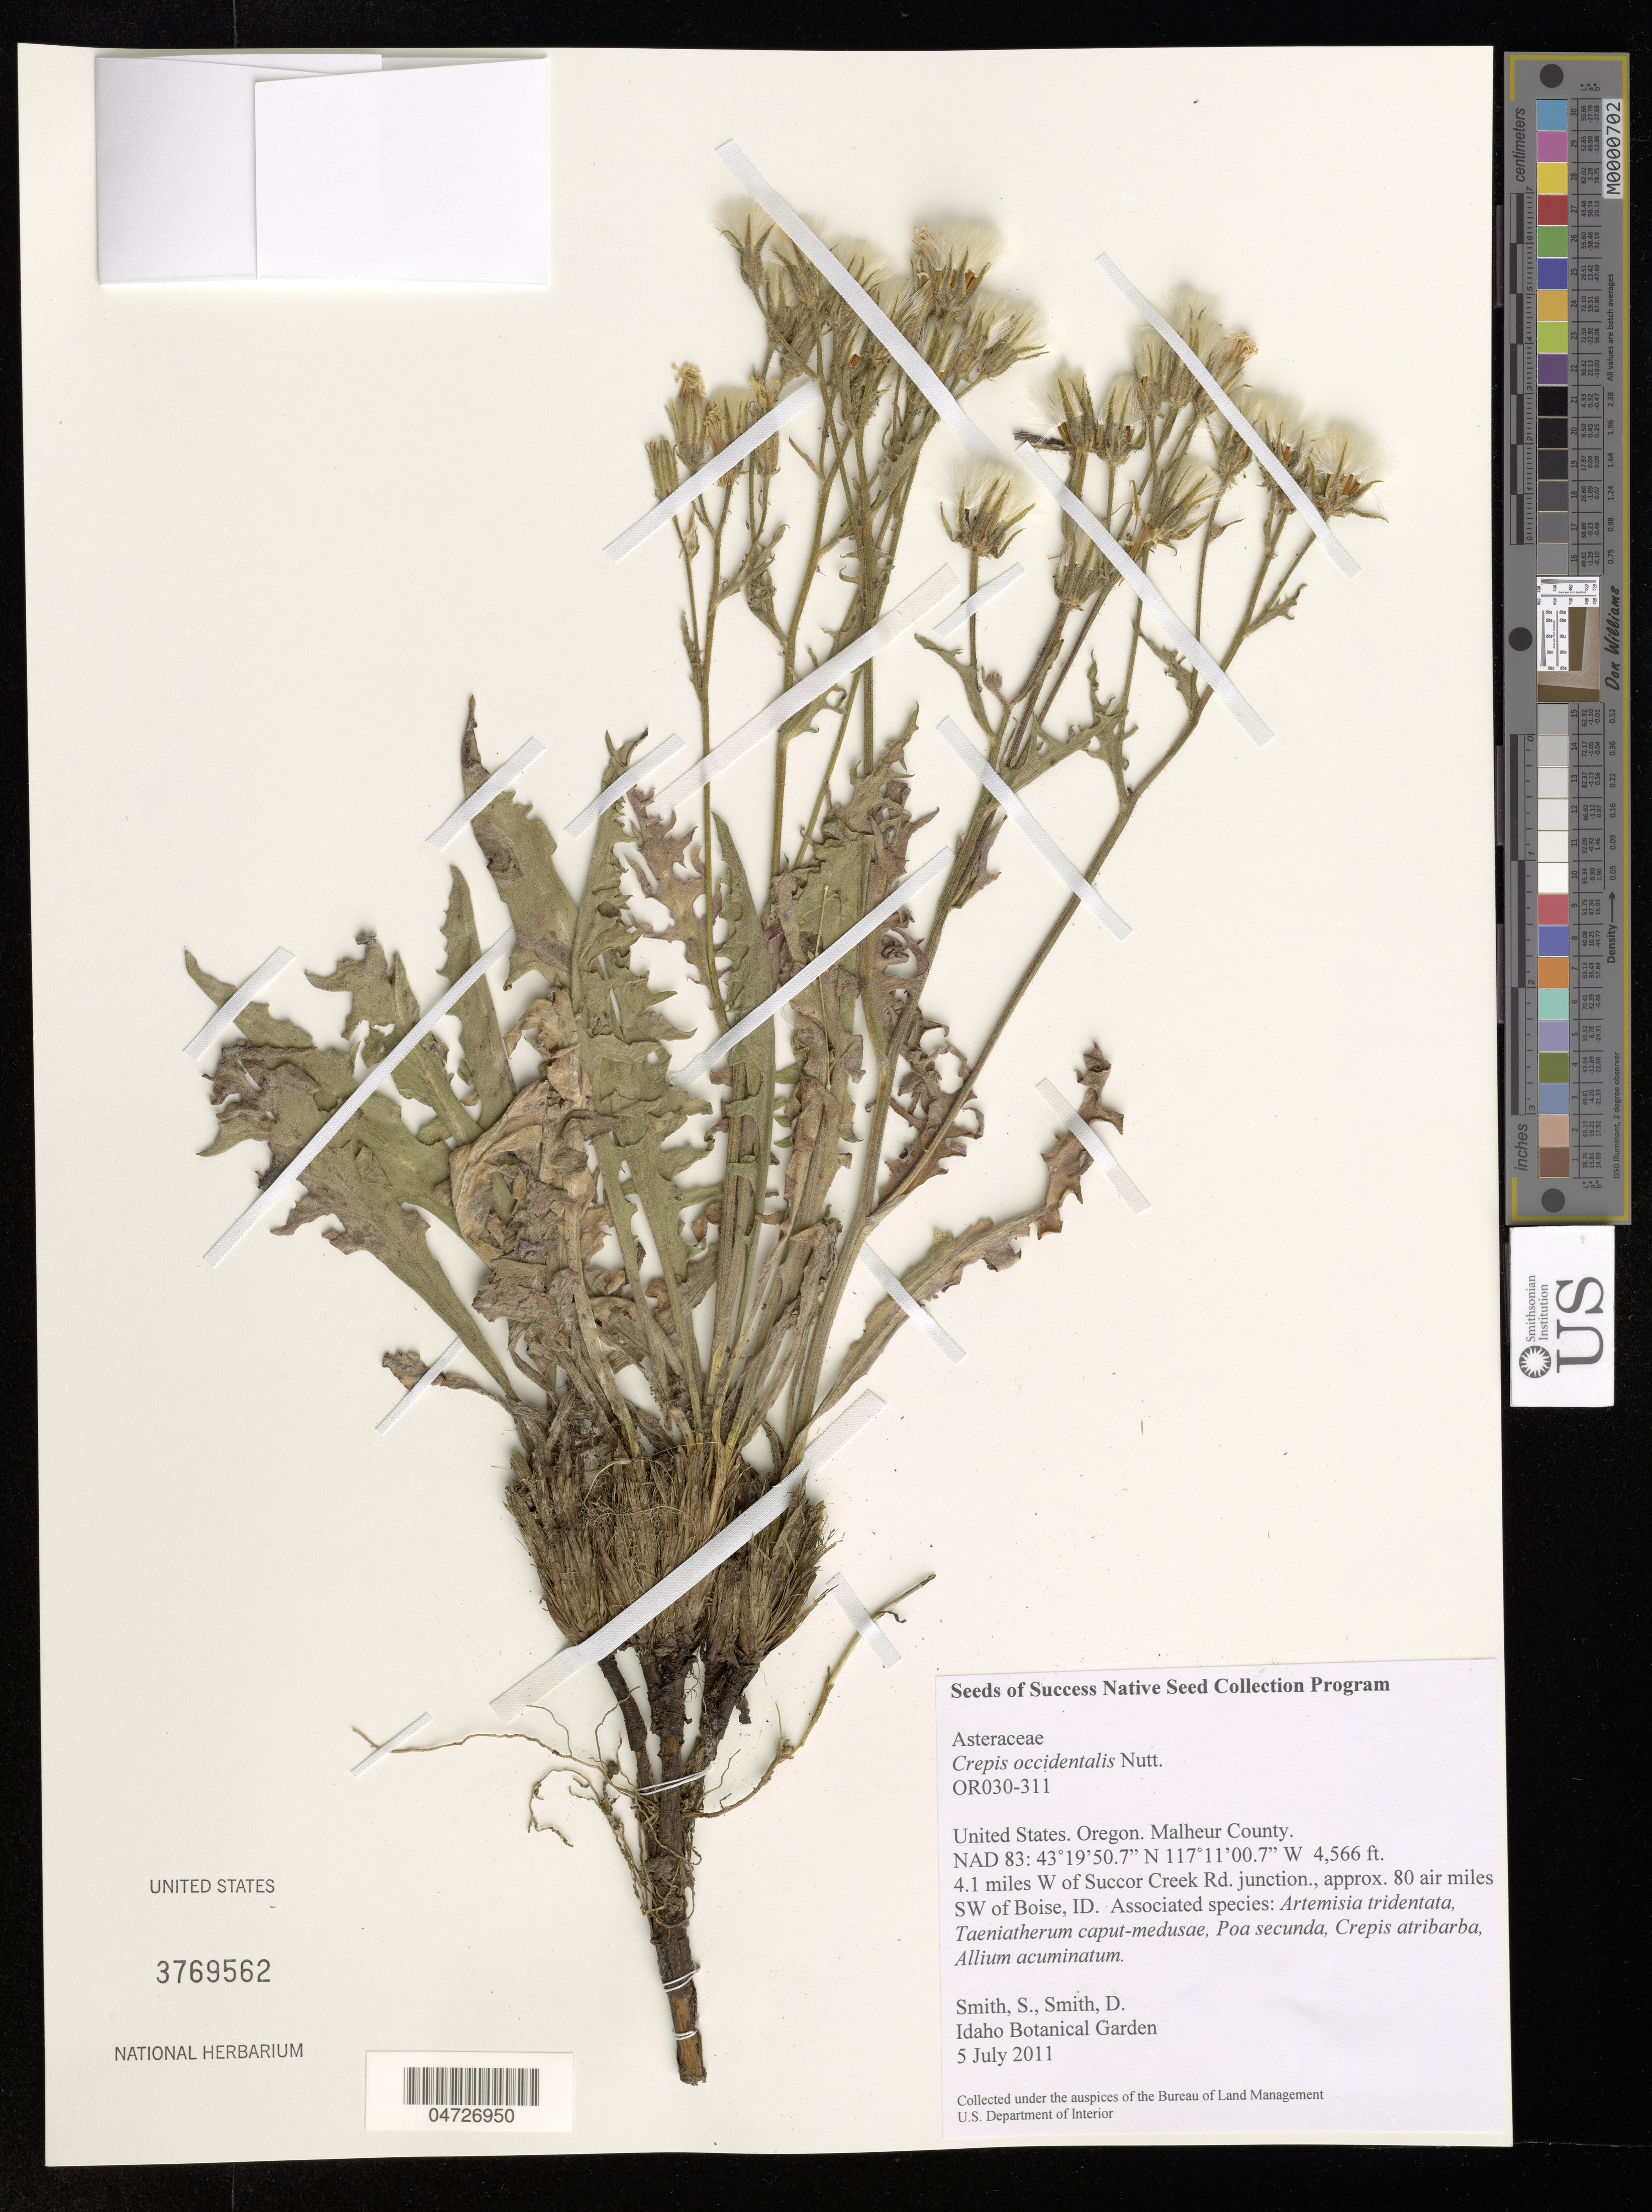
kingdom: Plantae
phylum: Tracheophyta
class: Magnoliopsida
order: Asterales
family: Asteraceae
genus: Crepis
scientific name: Crepis occidentalis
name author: Nutt.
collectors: S. Smith & D. Smith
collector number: OR030-311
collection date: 2011-07-05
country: United States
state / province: Oregon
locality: Malheur County. 4.1 miles W of Succor Creek Rd. junction., approx. 80 air miles SW of Boise, ID.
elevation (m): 1392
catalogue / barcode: US 3769562